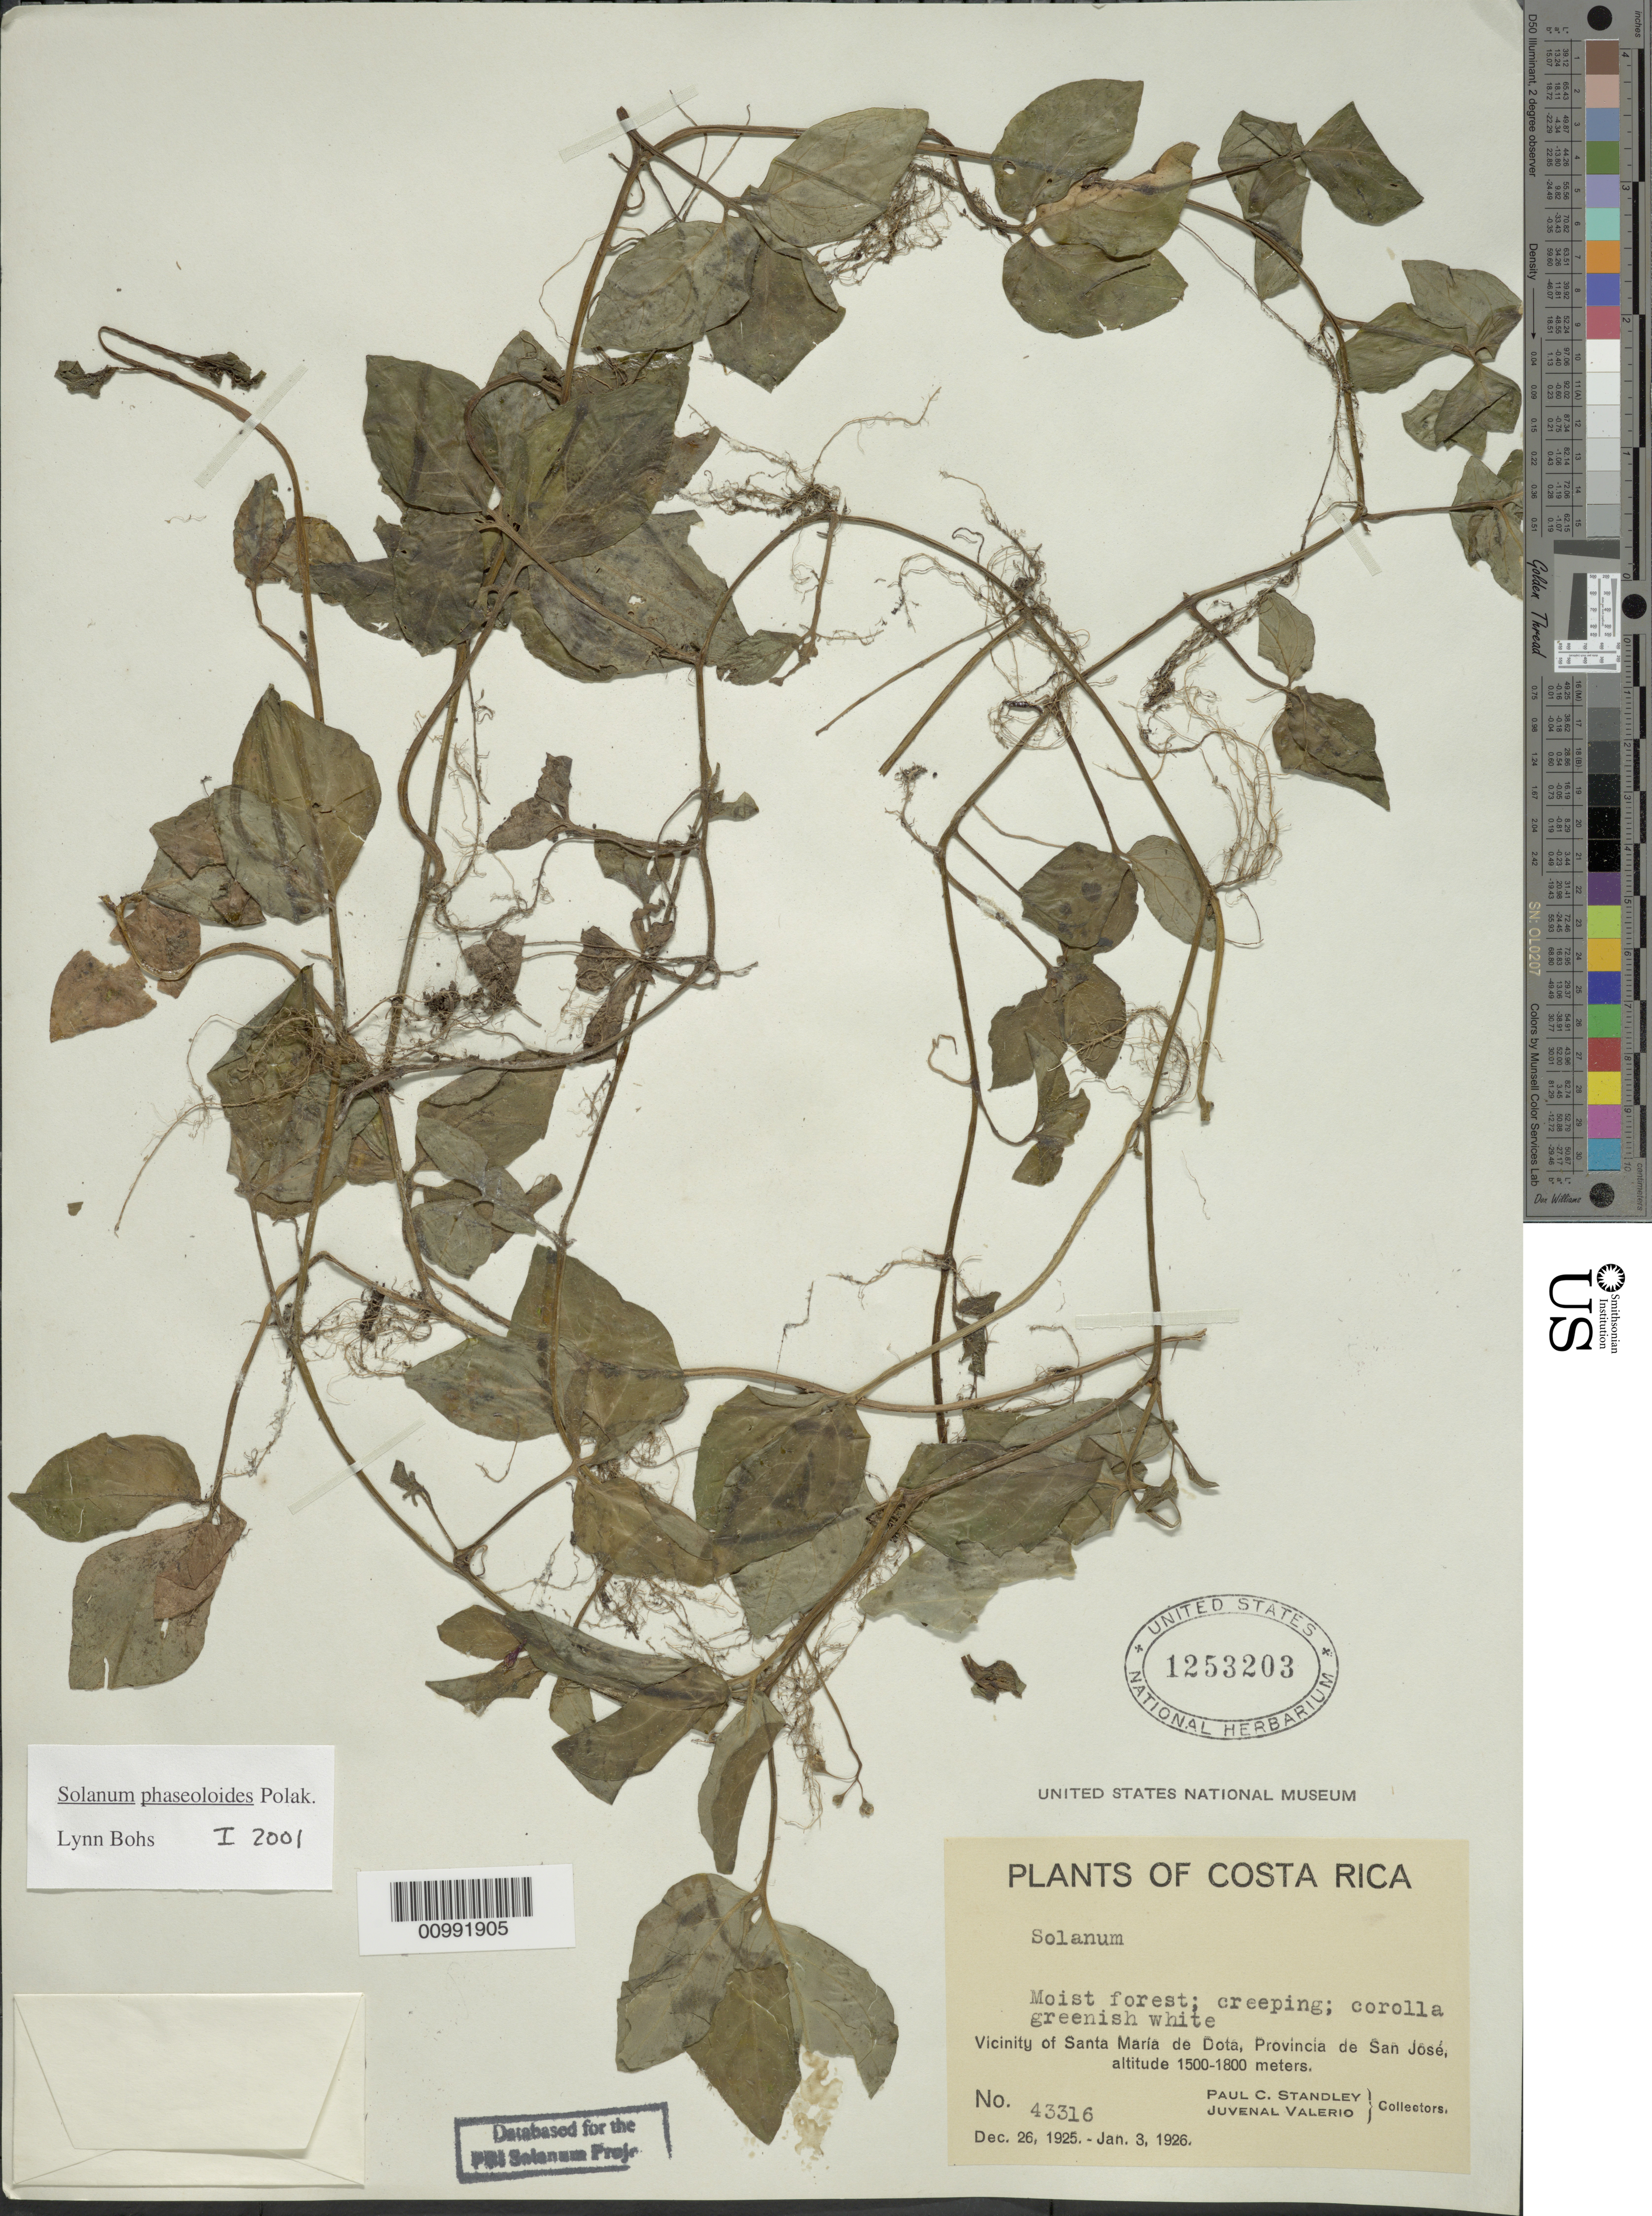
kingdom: Plantae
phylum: Tracheophyta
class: Magnoliopsida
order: Solanales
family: Solanaceae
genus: Solanum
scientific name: Solanum phaseoloides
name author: Pol.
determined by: Bohs, L. A.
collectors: P. C. Standley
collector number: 43316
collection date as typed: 26 Dec 1925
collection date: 1925-12-26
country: Costa Rica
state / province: San José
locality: Vicinity of Santa María de Dota.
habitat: Moist forest.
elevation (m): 1500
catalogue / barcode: US 1253203